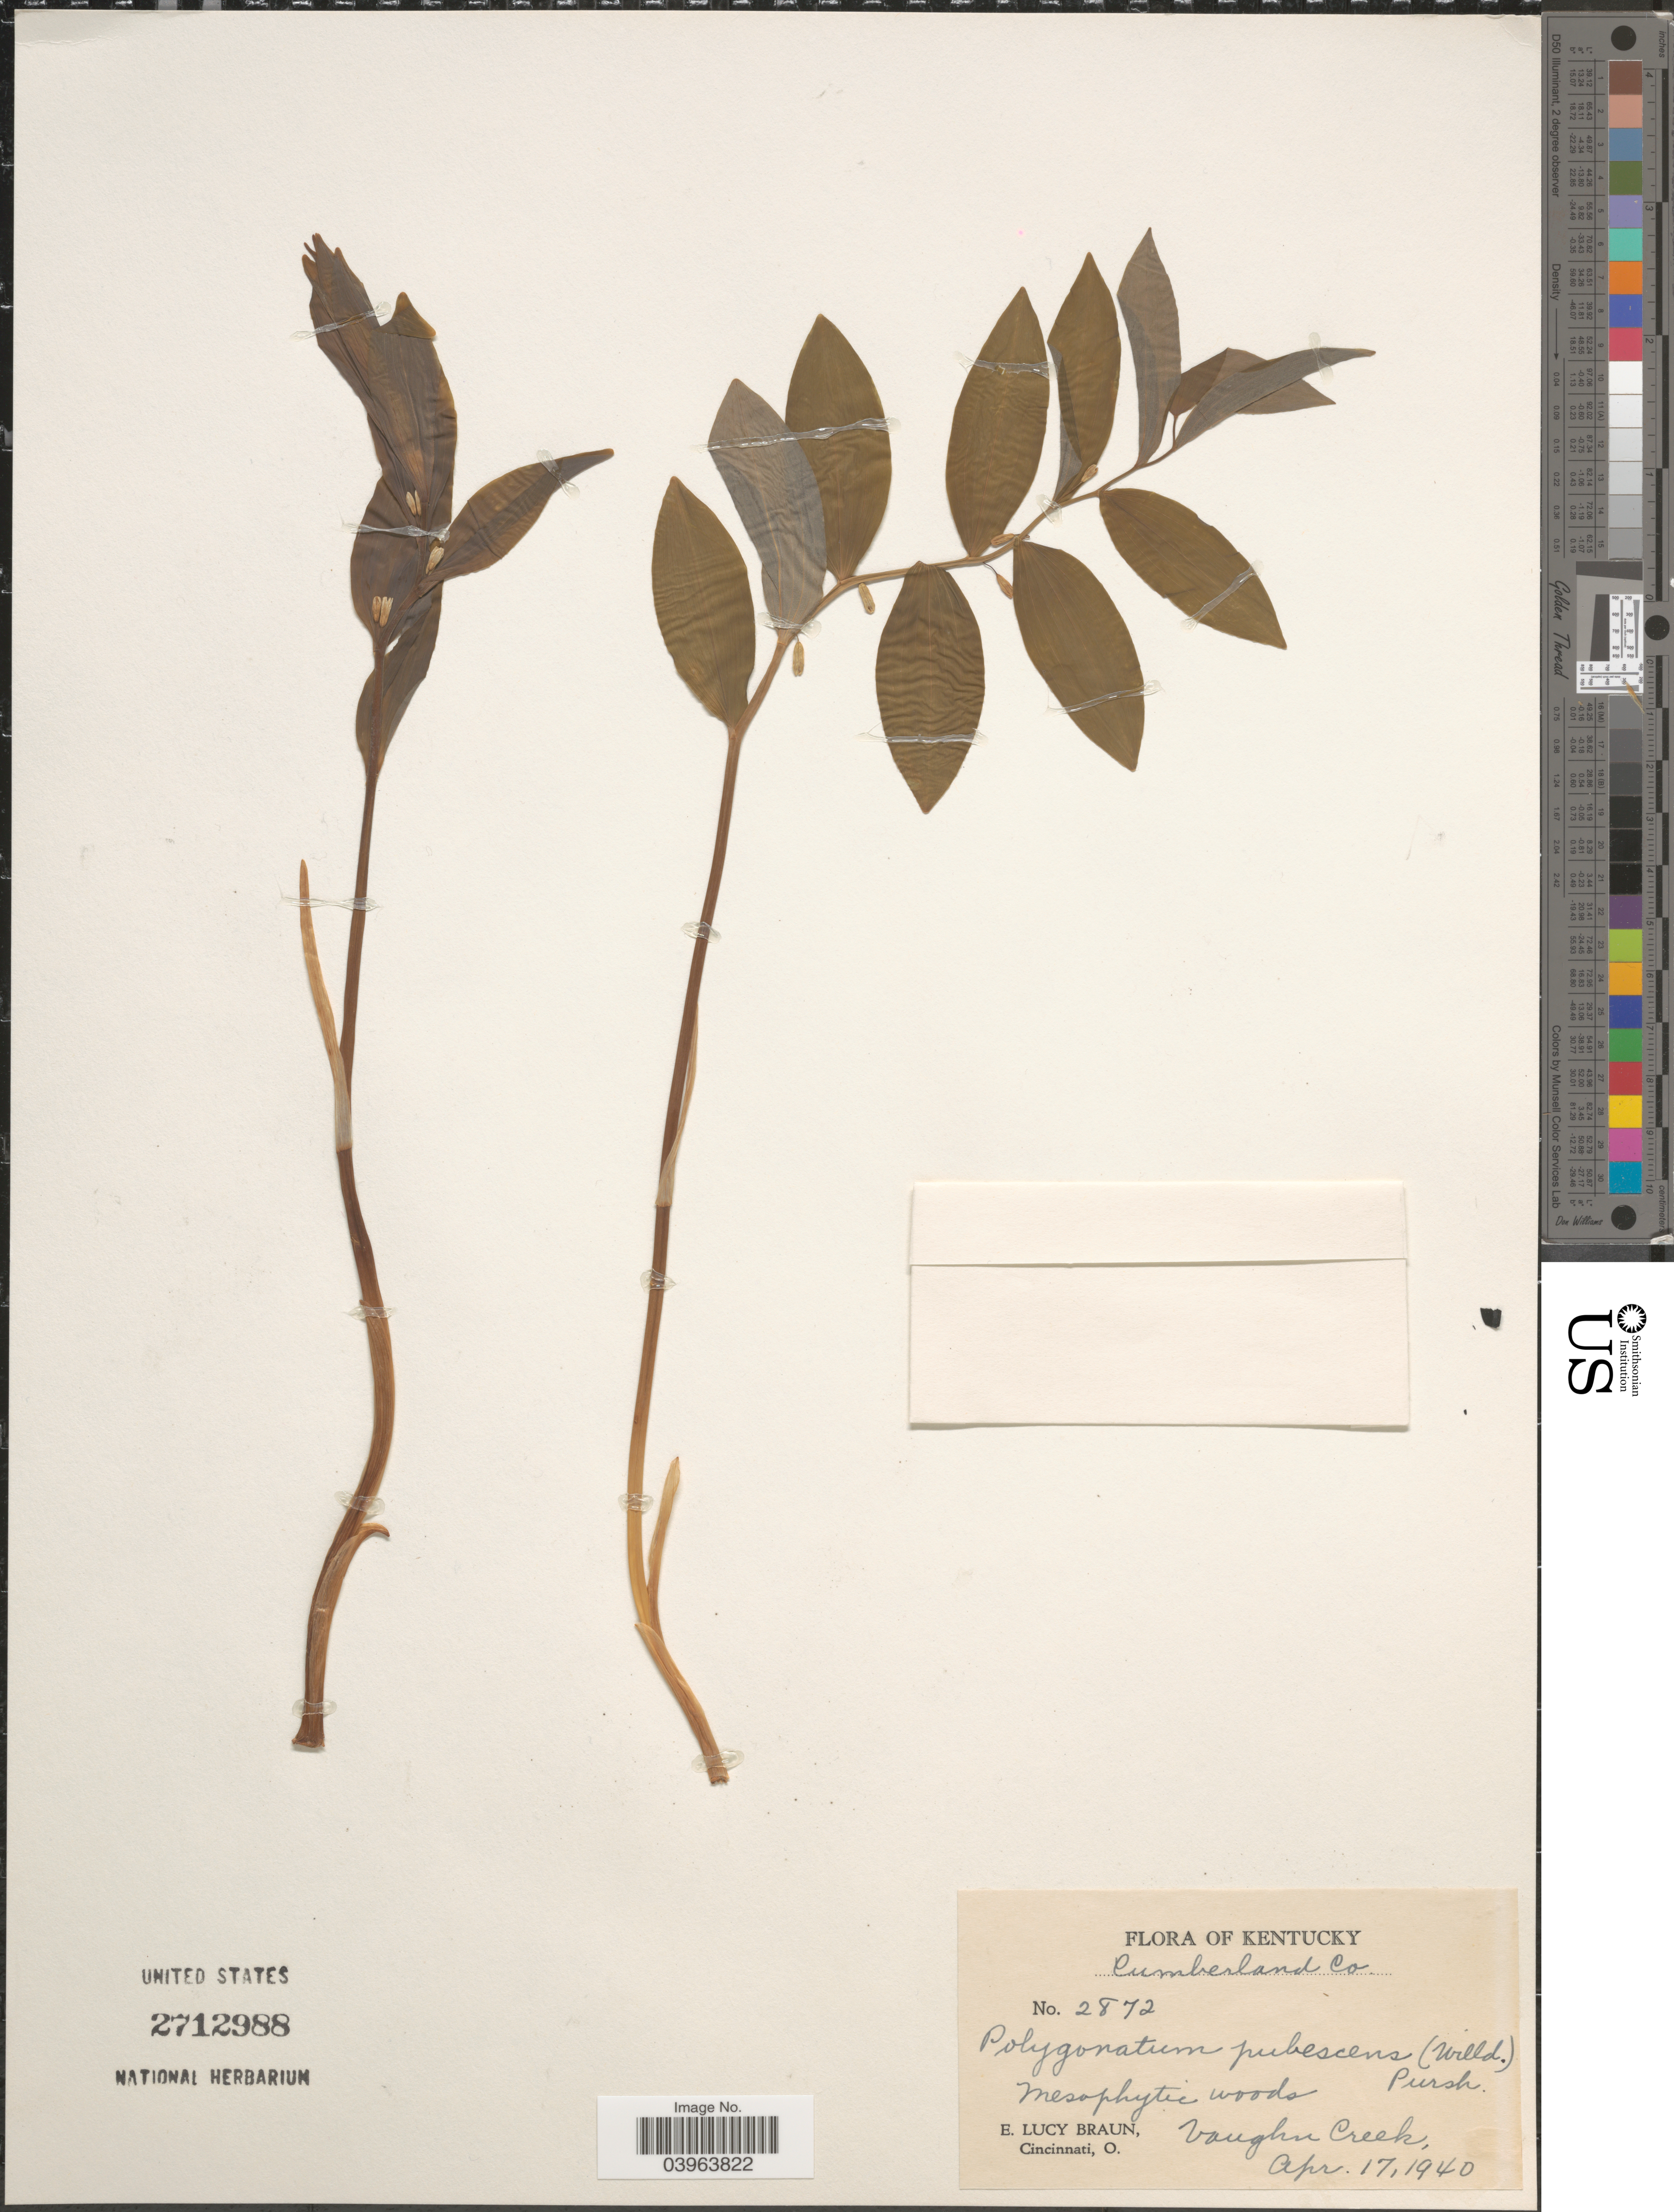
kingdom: Plantae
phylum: Tracheophyta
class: Liliopsida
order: Asparagales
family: Asparagaceae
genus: Polygonatum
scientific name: Polygonatum pubescens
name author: (Willd.) Pursh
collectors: E. L. Braun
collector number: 2872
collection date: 1940-04-17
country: United States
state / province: Kentucky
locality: Cumberland Co. Vaughn Creek.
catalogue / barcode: US 2712988